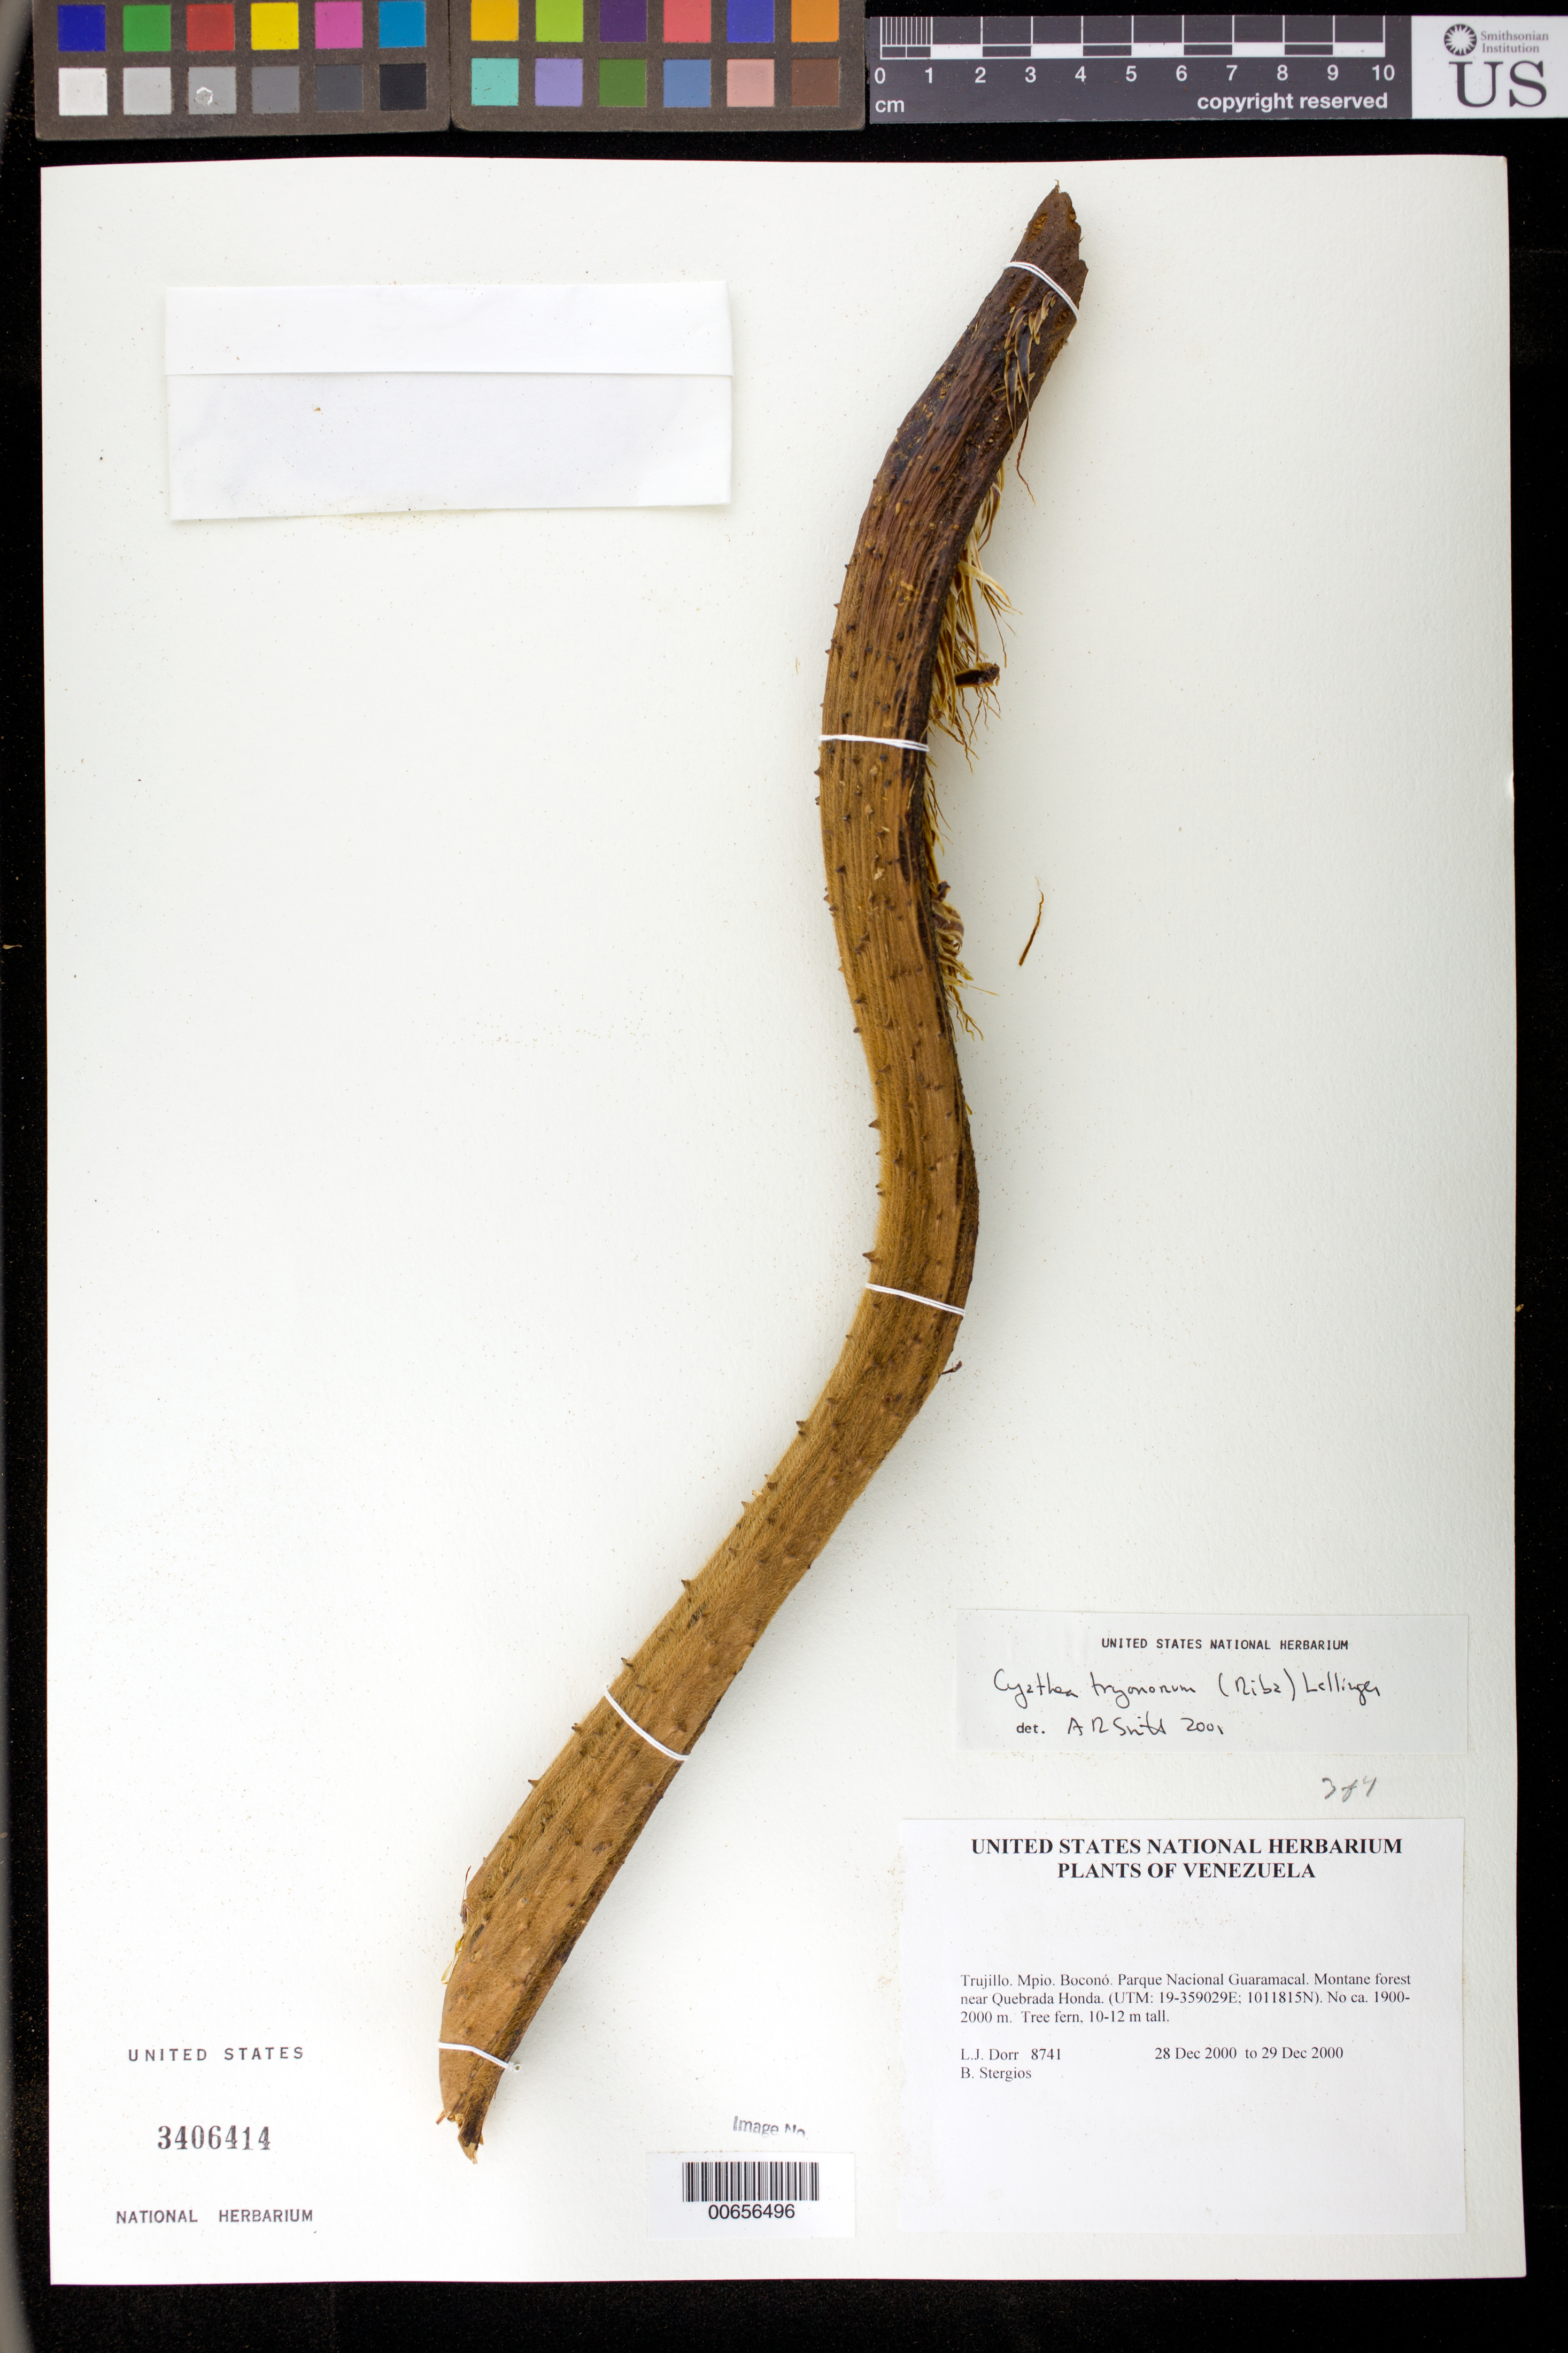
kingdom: Plantae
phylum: Tracheophyta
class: Polypodiopsida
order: Cyatheales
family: Cyatheaceae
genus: Cyathea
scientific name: Cyathea tryonorum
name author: (Riba) Lellinger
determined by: Smith, Alan R., (UC)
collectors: L. J. Dorr & B. G. Stergios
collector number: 8741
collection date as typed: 28 Dec 2000 to 29 Dec 2000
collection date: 2000-12-28/2000-12-29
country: Venezuela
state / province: Trujillo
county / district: Boconó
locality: Parque Nacional Guaramacal near Quebrada Honda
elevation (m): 1900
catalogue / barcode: US 3406414